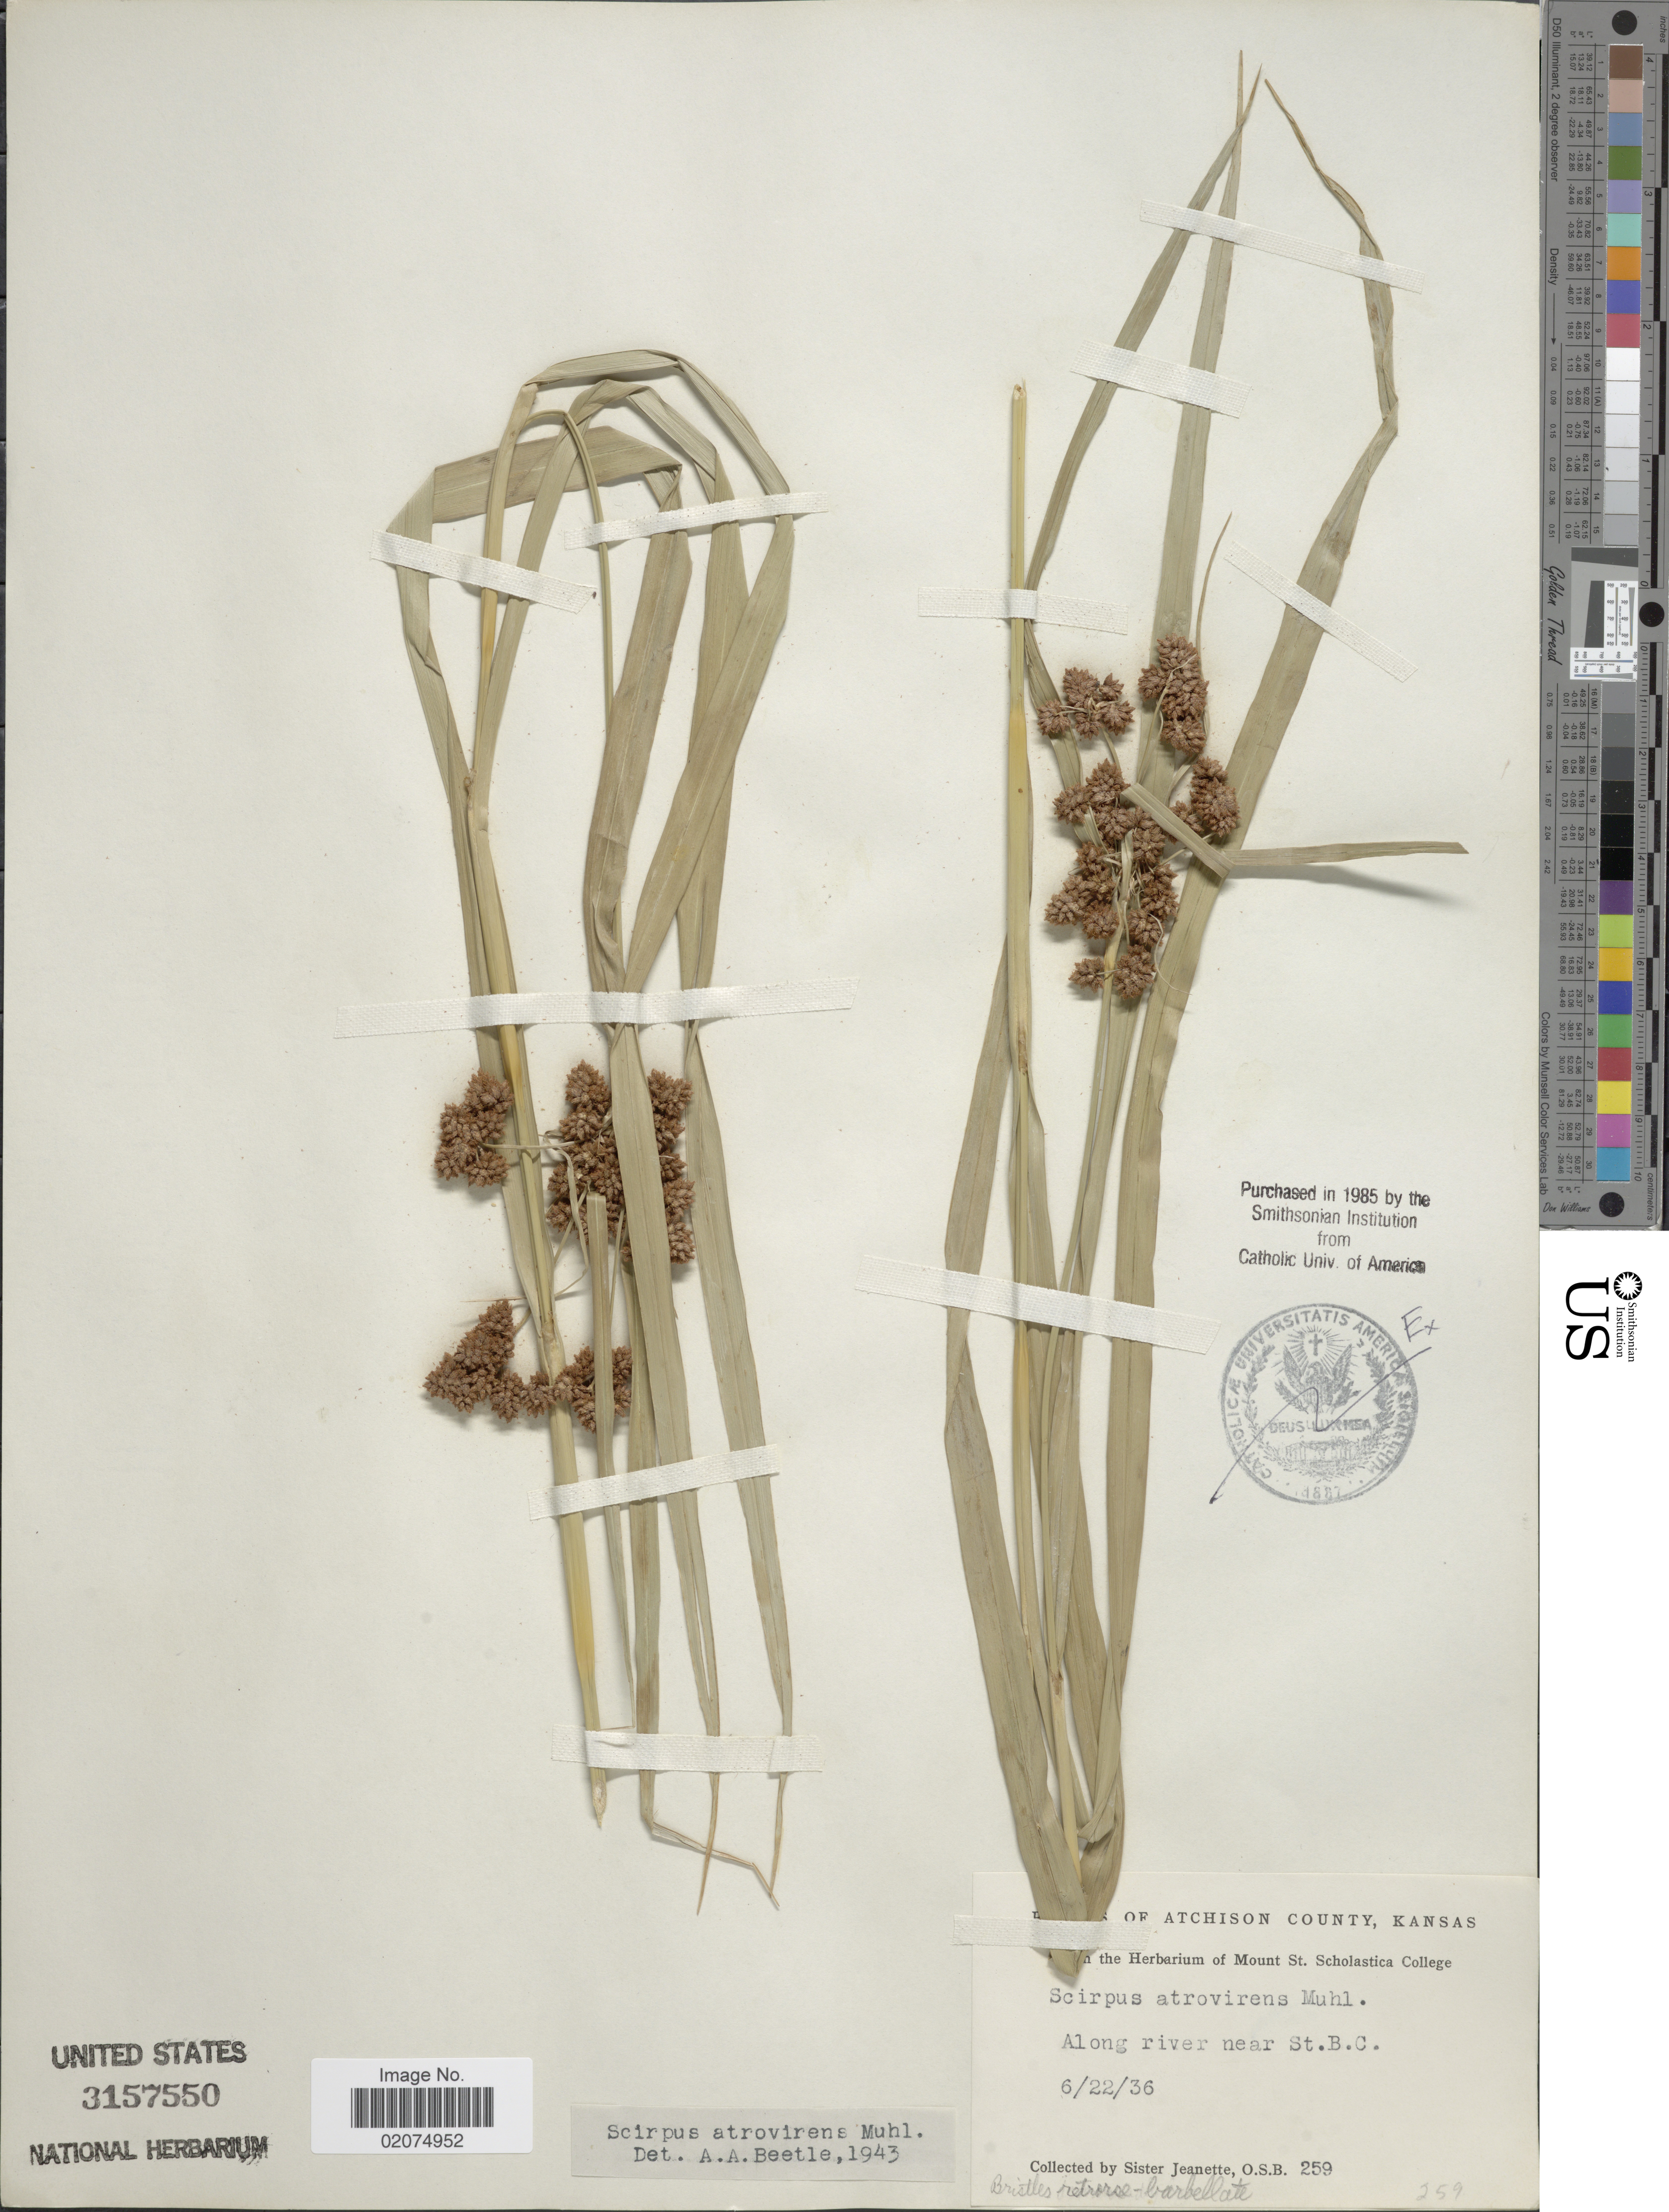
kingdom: Plantae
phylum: Tracheophyta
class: Liliopsida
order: Poales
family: Cyperaceae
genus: Scirpus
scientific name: Scirpus atrovirens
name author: Willd.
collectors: S. Jeanette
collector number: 259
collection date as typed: Transcribed d/m/y: 22/6/36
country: United States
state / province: Kansas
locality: Atchison County, along river near St. B.C.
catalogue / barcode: US 3157550